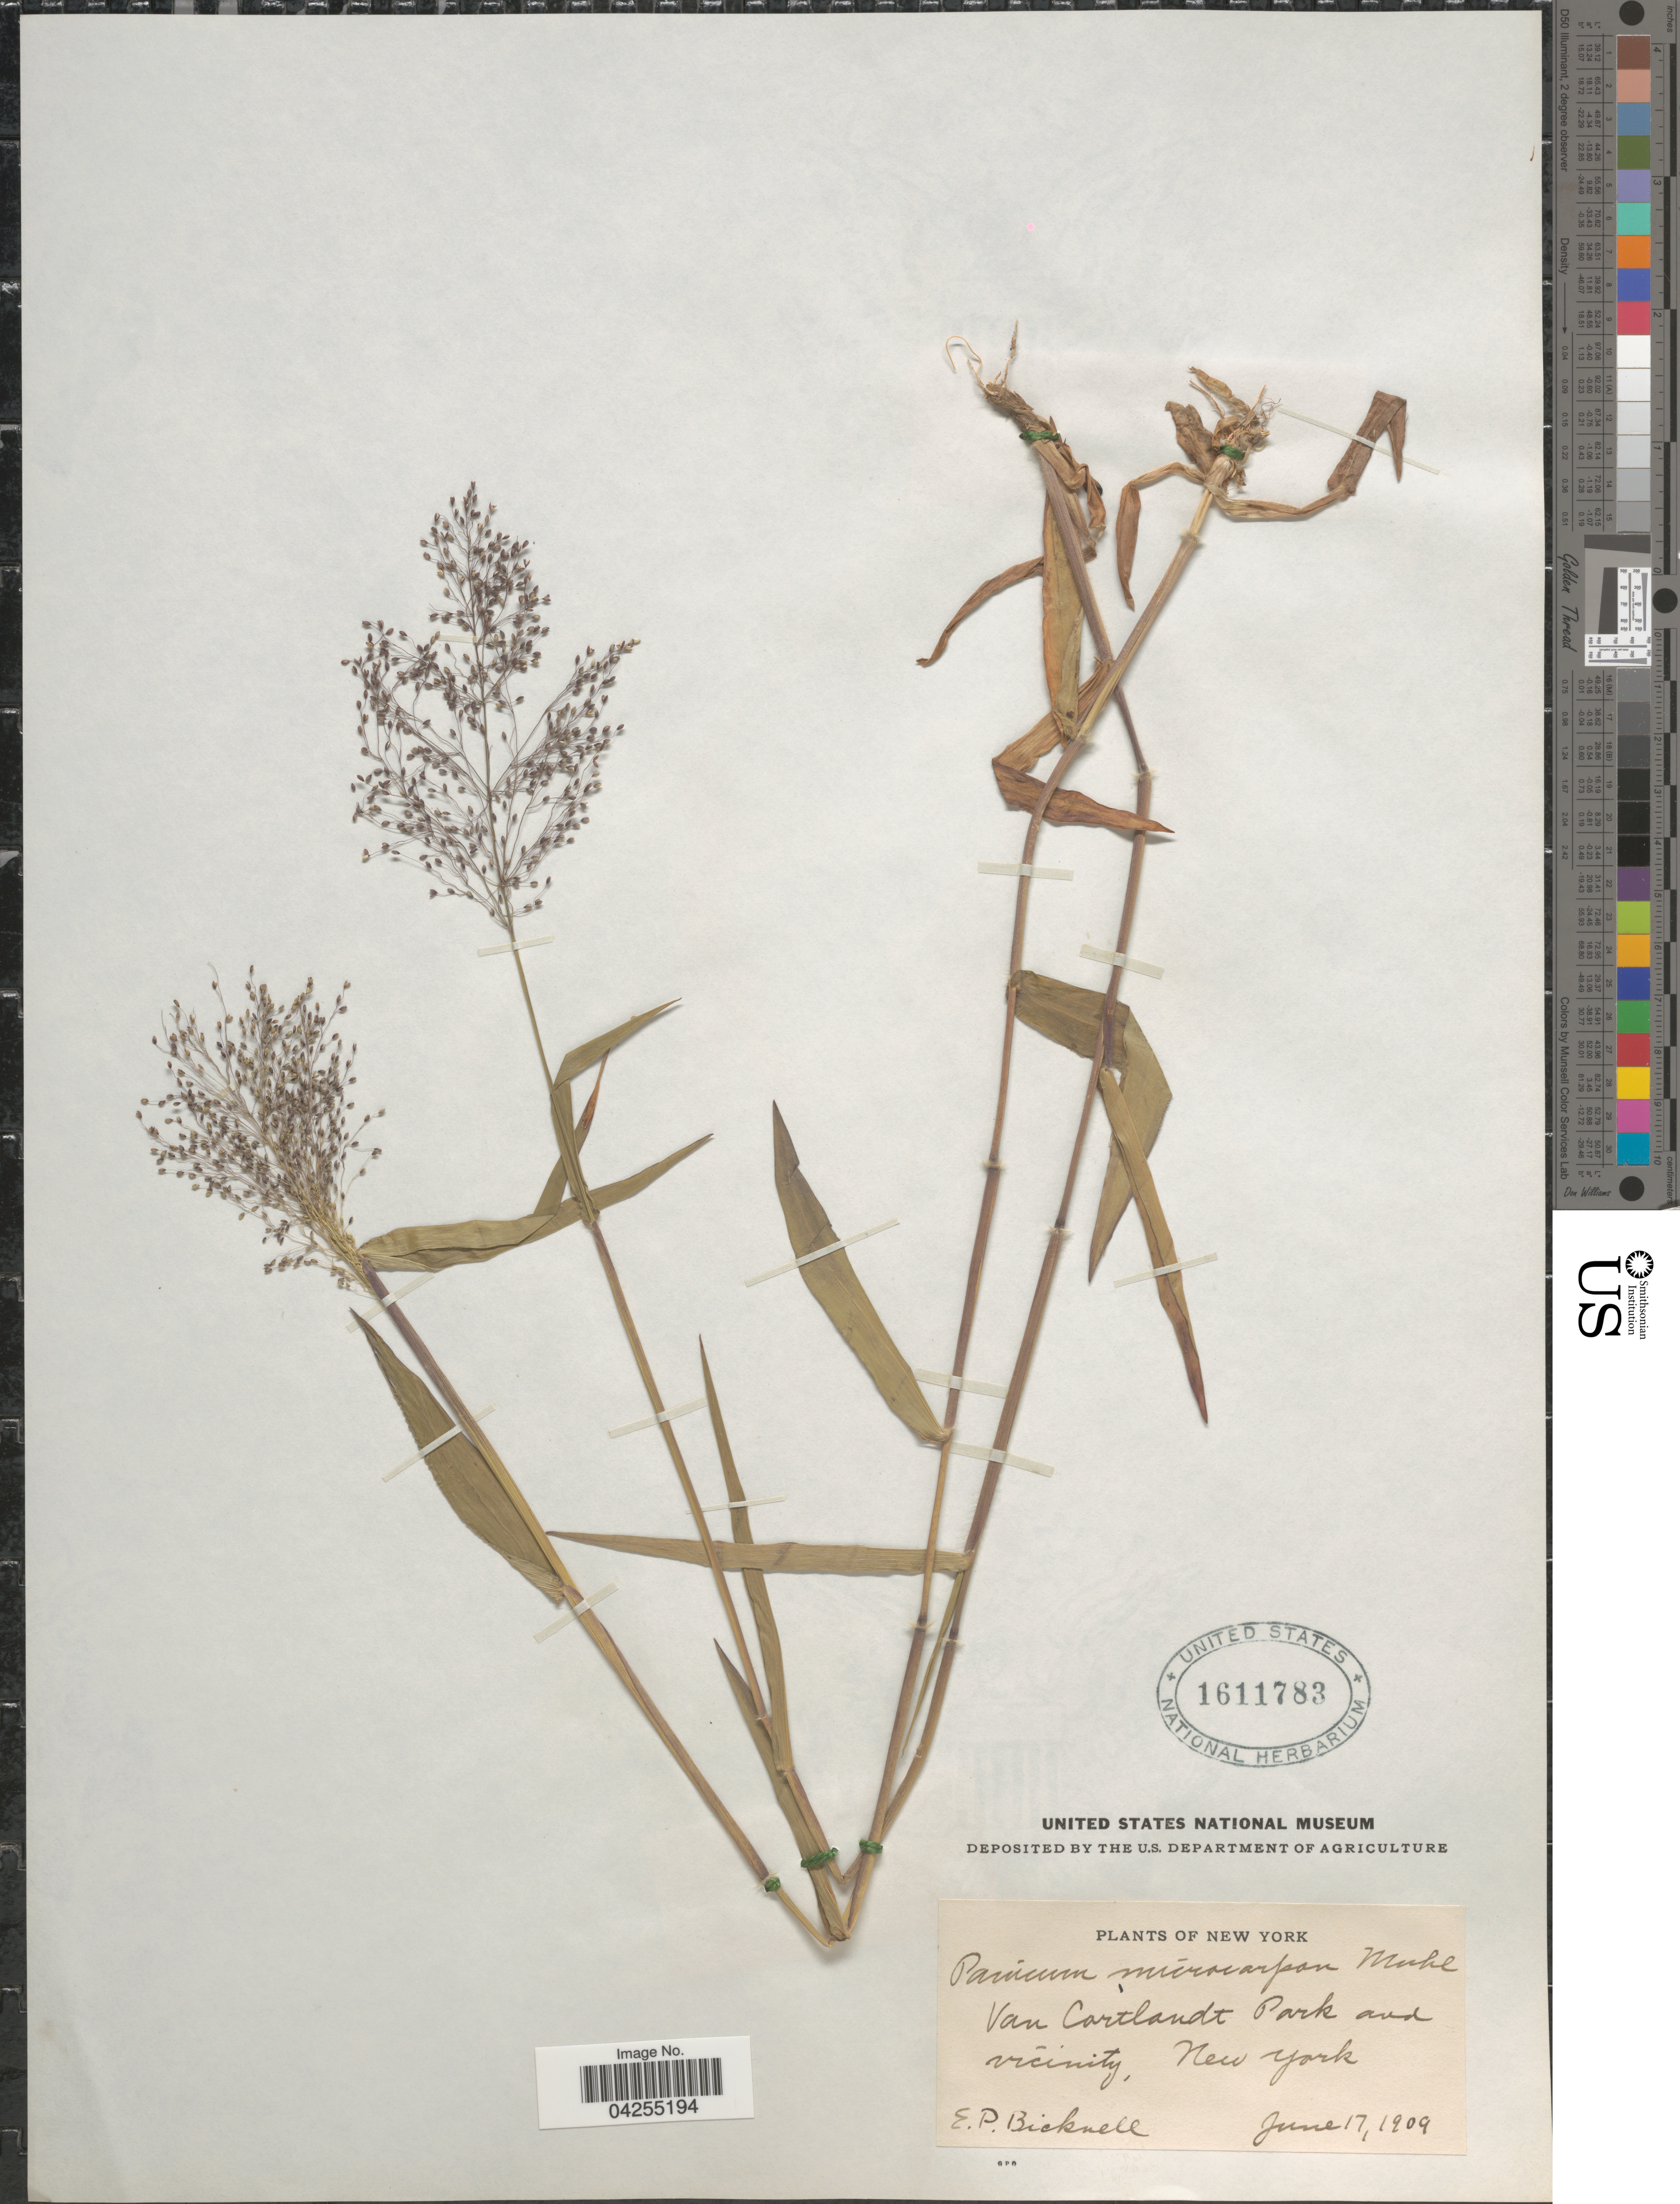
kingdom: Plantae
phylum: Tracheophyta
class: Liliopsida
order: Poales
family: Poaceae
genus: Dichanthelium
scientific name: Dichanthelium dichotomum var. dichotomum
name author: (L.) Gould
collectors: E. P. Bicknell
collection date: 1909-06-17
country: United States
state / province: New York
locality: Van Cortlandt Park and vicinity.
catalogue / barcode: US 1611783